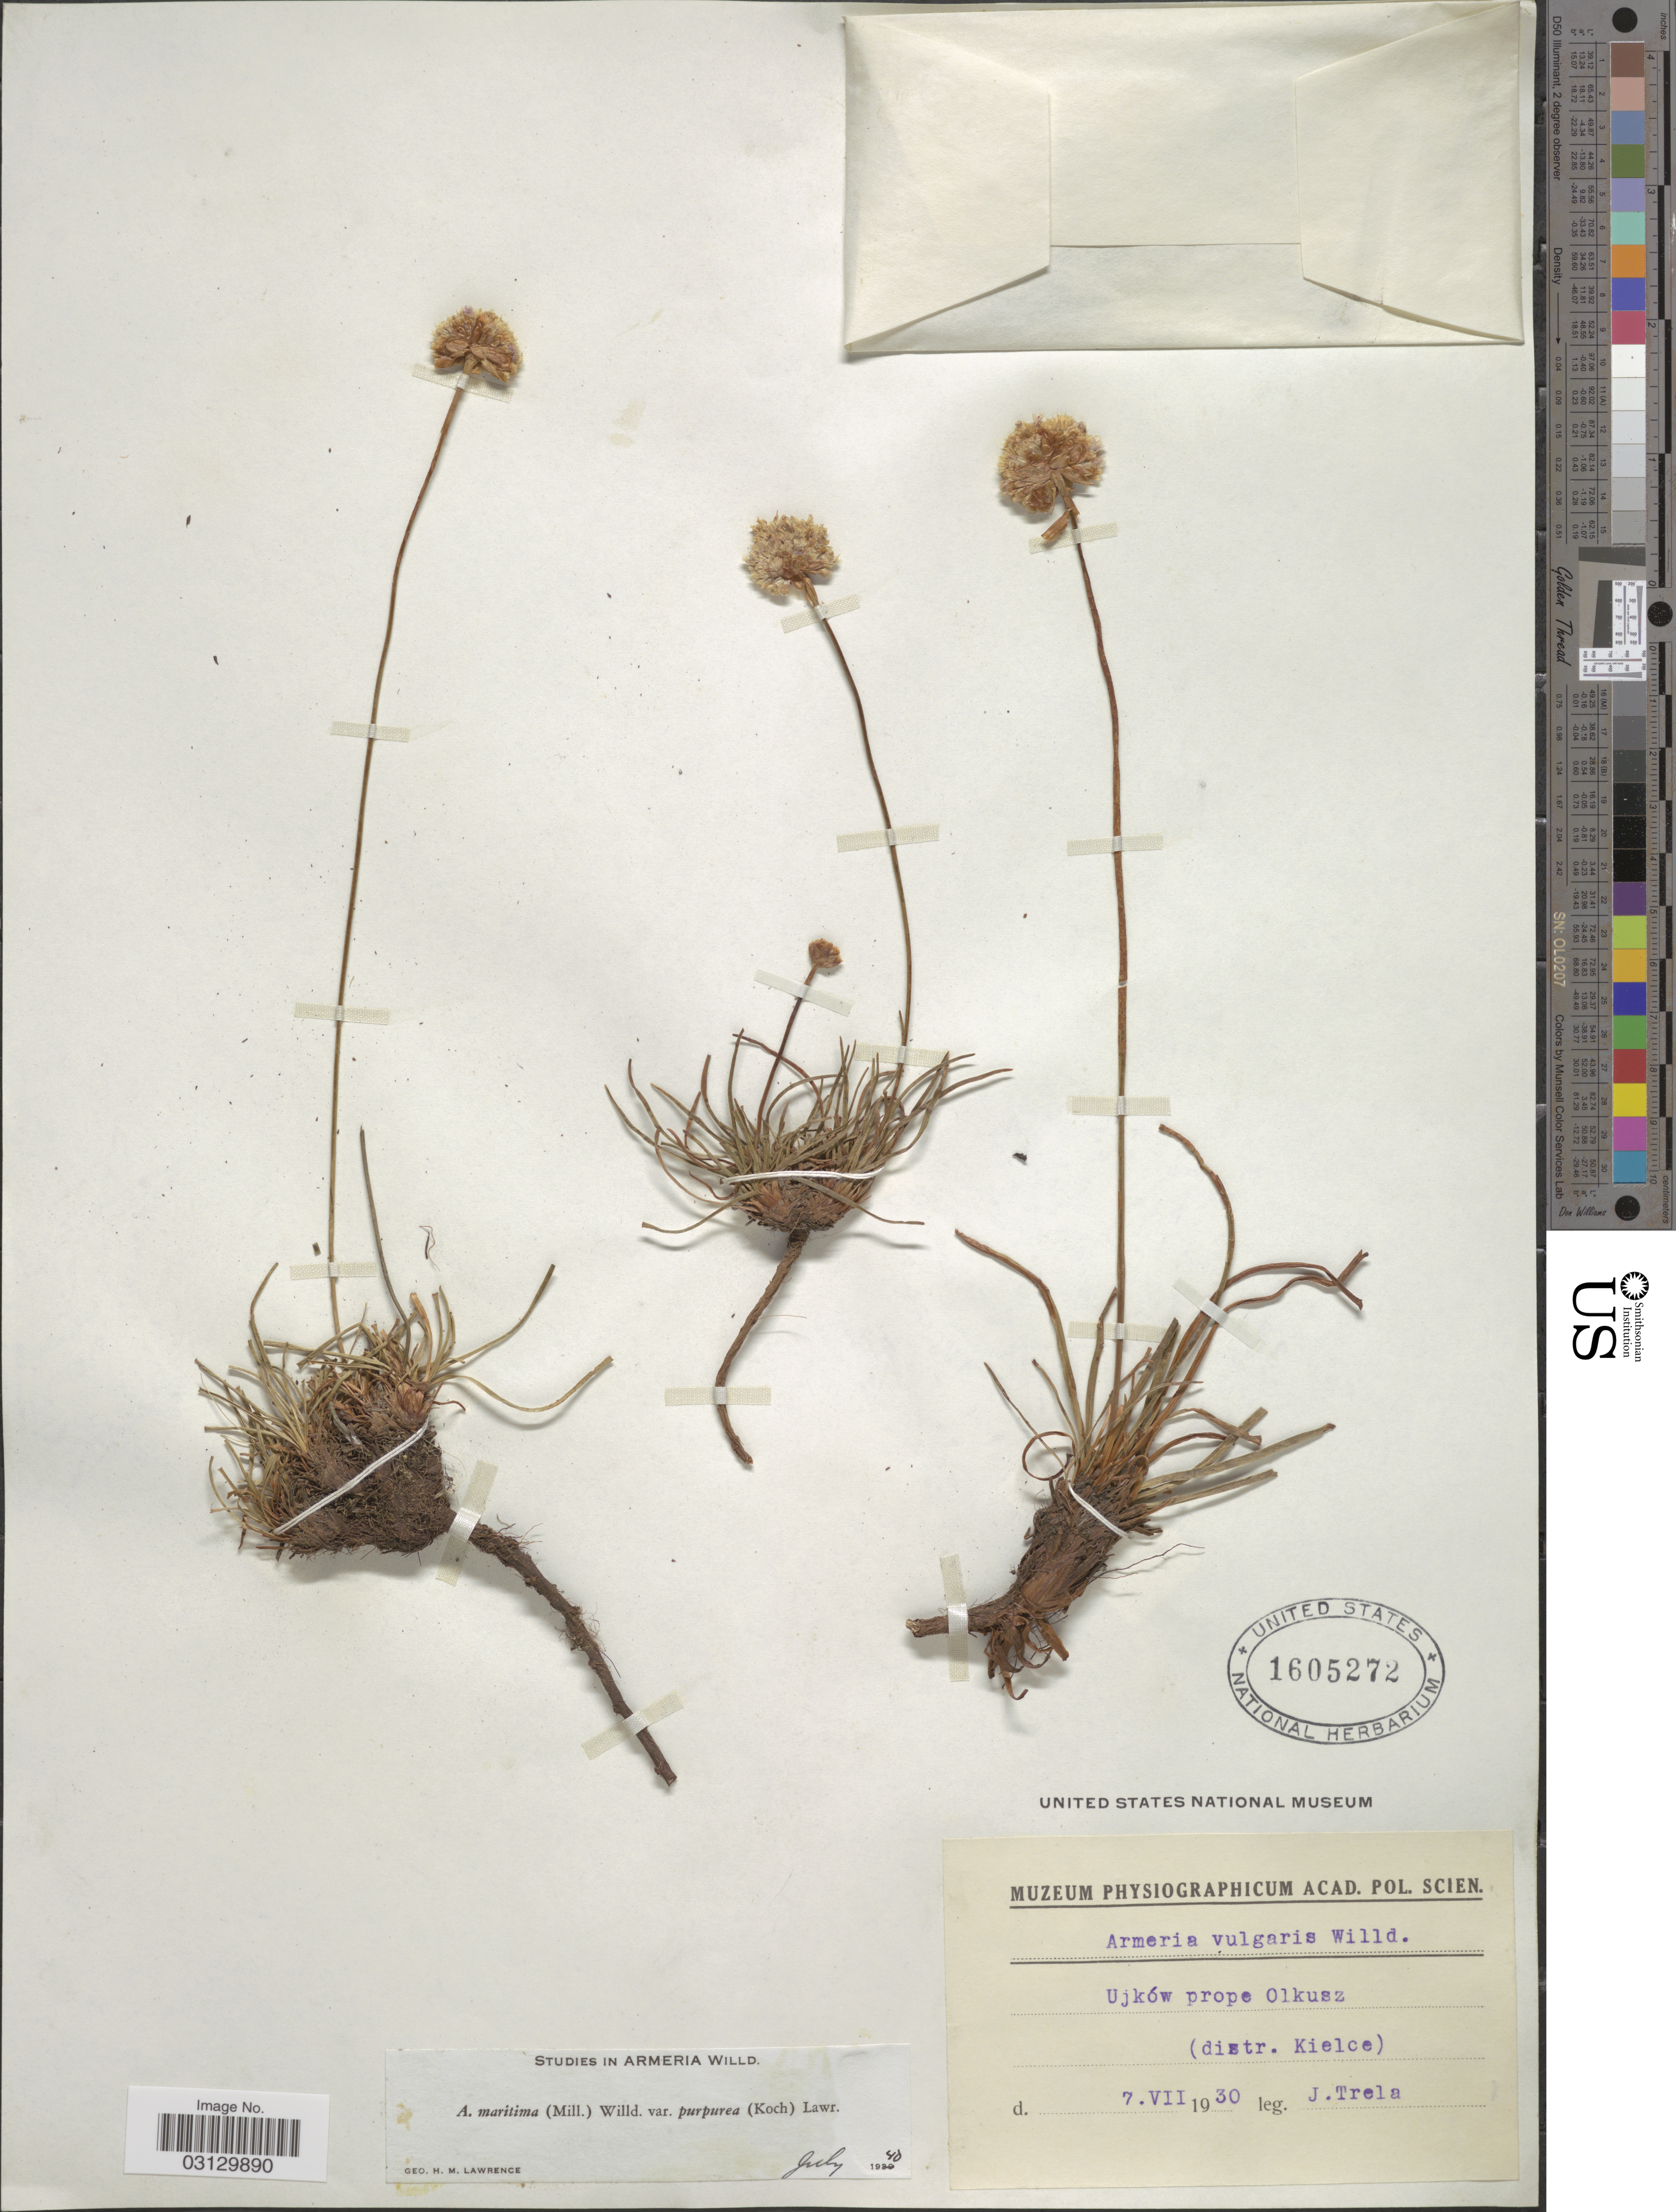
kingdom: Plantae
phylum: Tracheophyta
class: Magnoliopsida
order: Caryophyllales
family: Plumbaginaceae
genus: Armeria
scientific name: Armeria maritima subsp. purpurea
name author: (W.D.J. Koch) Á. Löve & D. Löve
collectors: J. Trela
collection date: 1930-07-07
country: Poland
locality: Ujków prope Olkusz (distr. Kielce).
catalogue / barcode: US 1605272